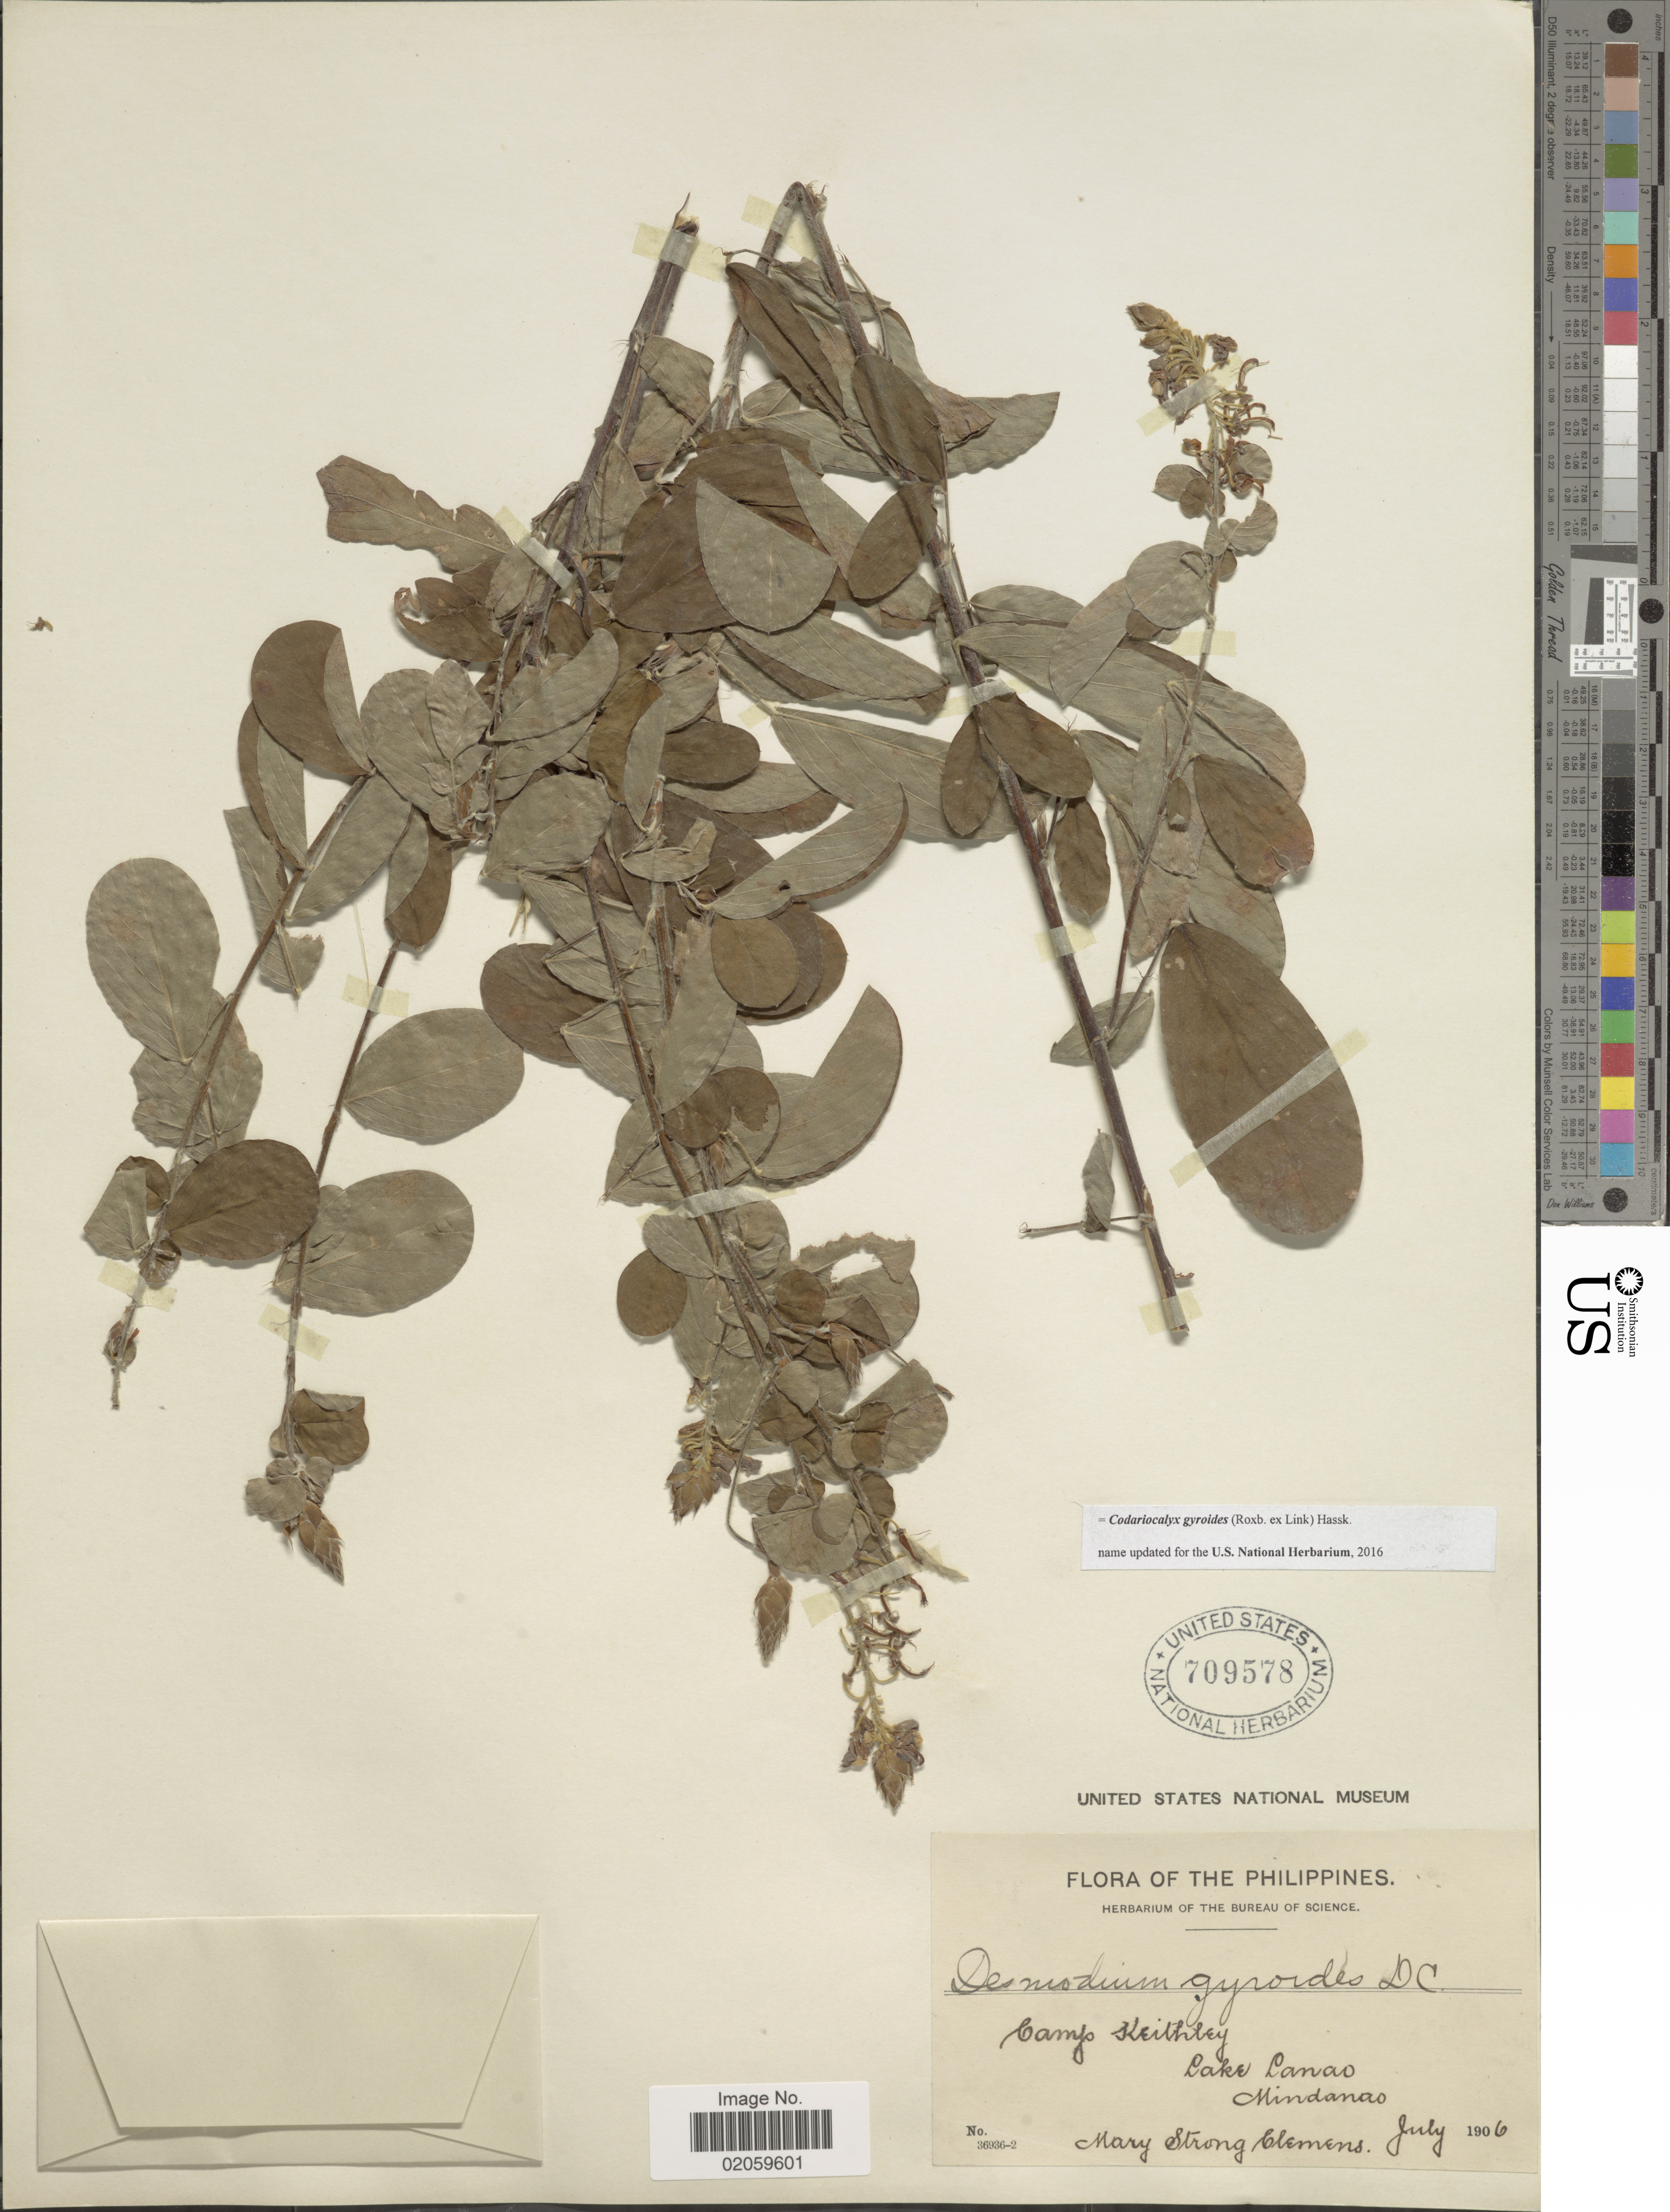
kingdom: Plantae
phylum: Tracheophyta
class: Magnoliopsida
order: Fabales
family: Fabaceae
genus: Codariocalyx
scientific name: Codariocalyx gyroides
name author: (Roxb. & Link) X.Y. Zhu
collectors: M. S. Clemens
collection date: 1906-07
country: Philippines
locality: Camp Keithley lake Lanao, Mindanao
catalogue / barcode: US 709578